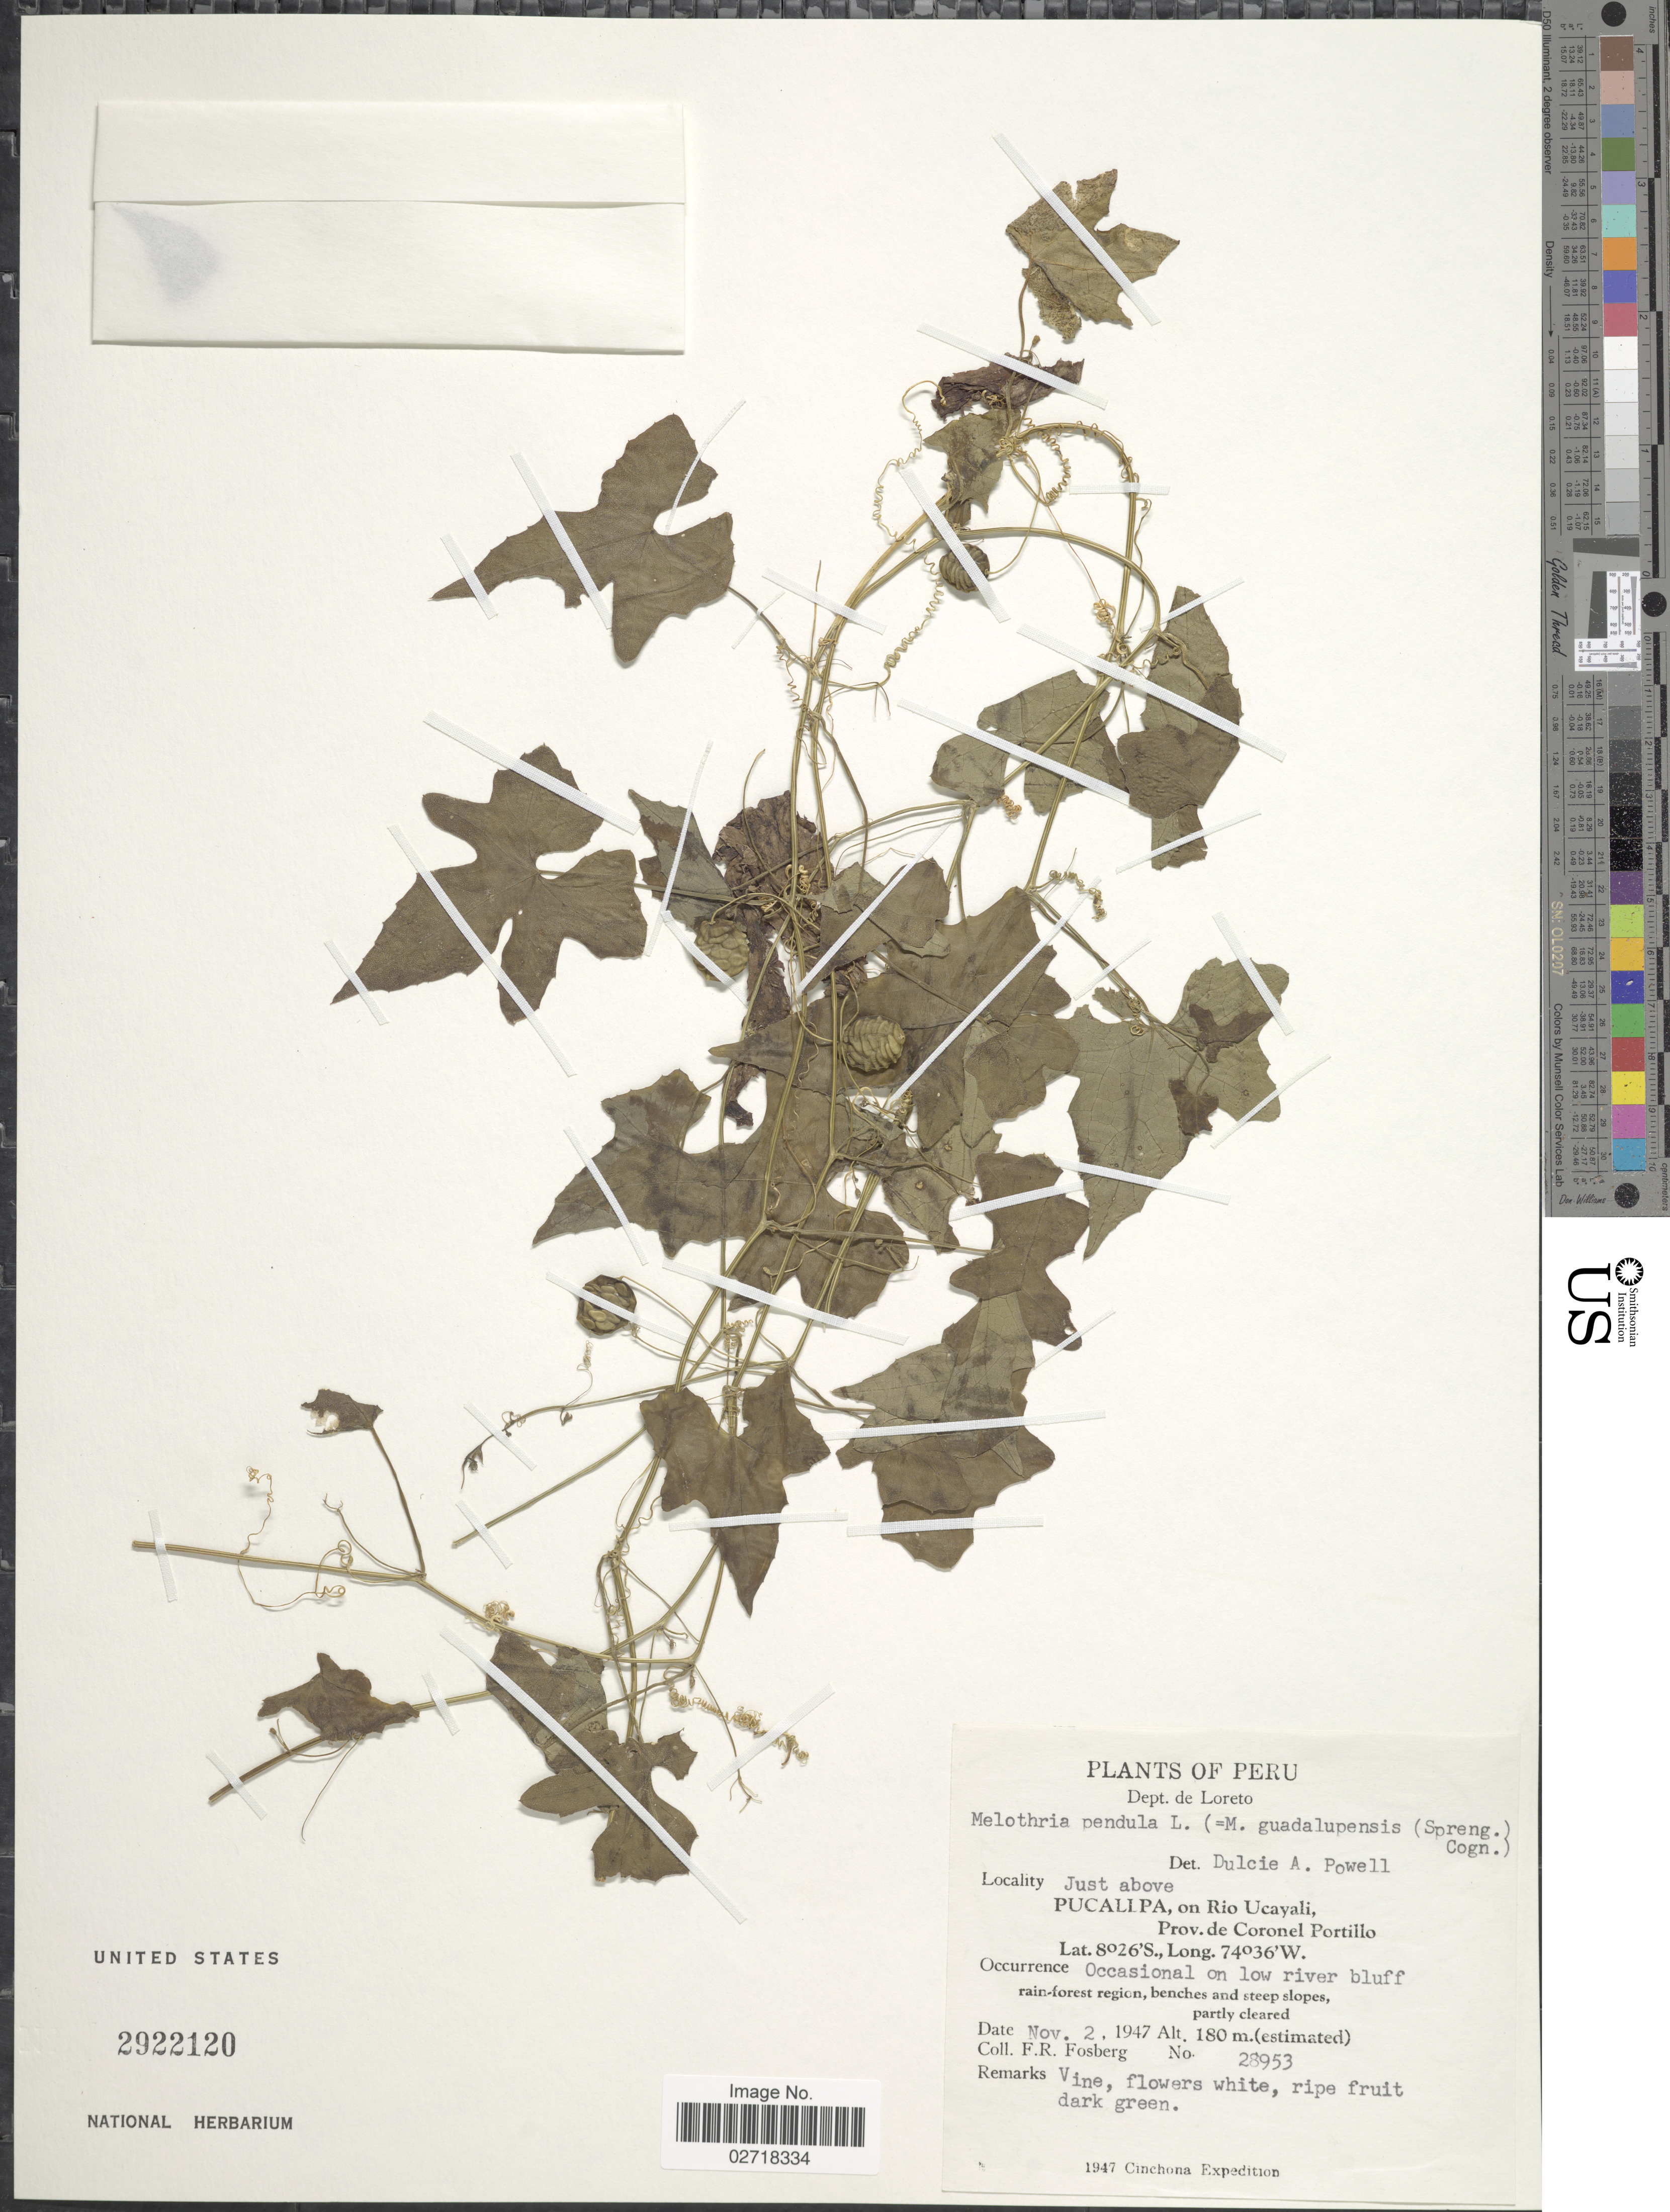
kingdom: Plantae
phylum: Tracheophyta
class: Magnoliopsida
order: Cucurbitales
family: Cucurbitaceae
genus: Melothria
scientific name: Melothria pendula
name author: L.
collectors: F. R. Fosberg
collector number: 28953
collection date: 1947-11-02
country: Peru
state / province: Loreto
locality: Just above Pucallpa, on Rio Ucayali, Prov. de Coronel Portillo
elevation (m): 180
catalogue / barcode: US 2922120